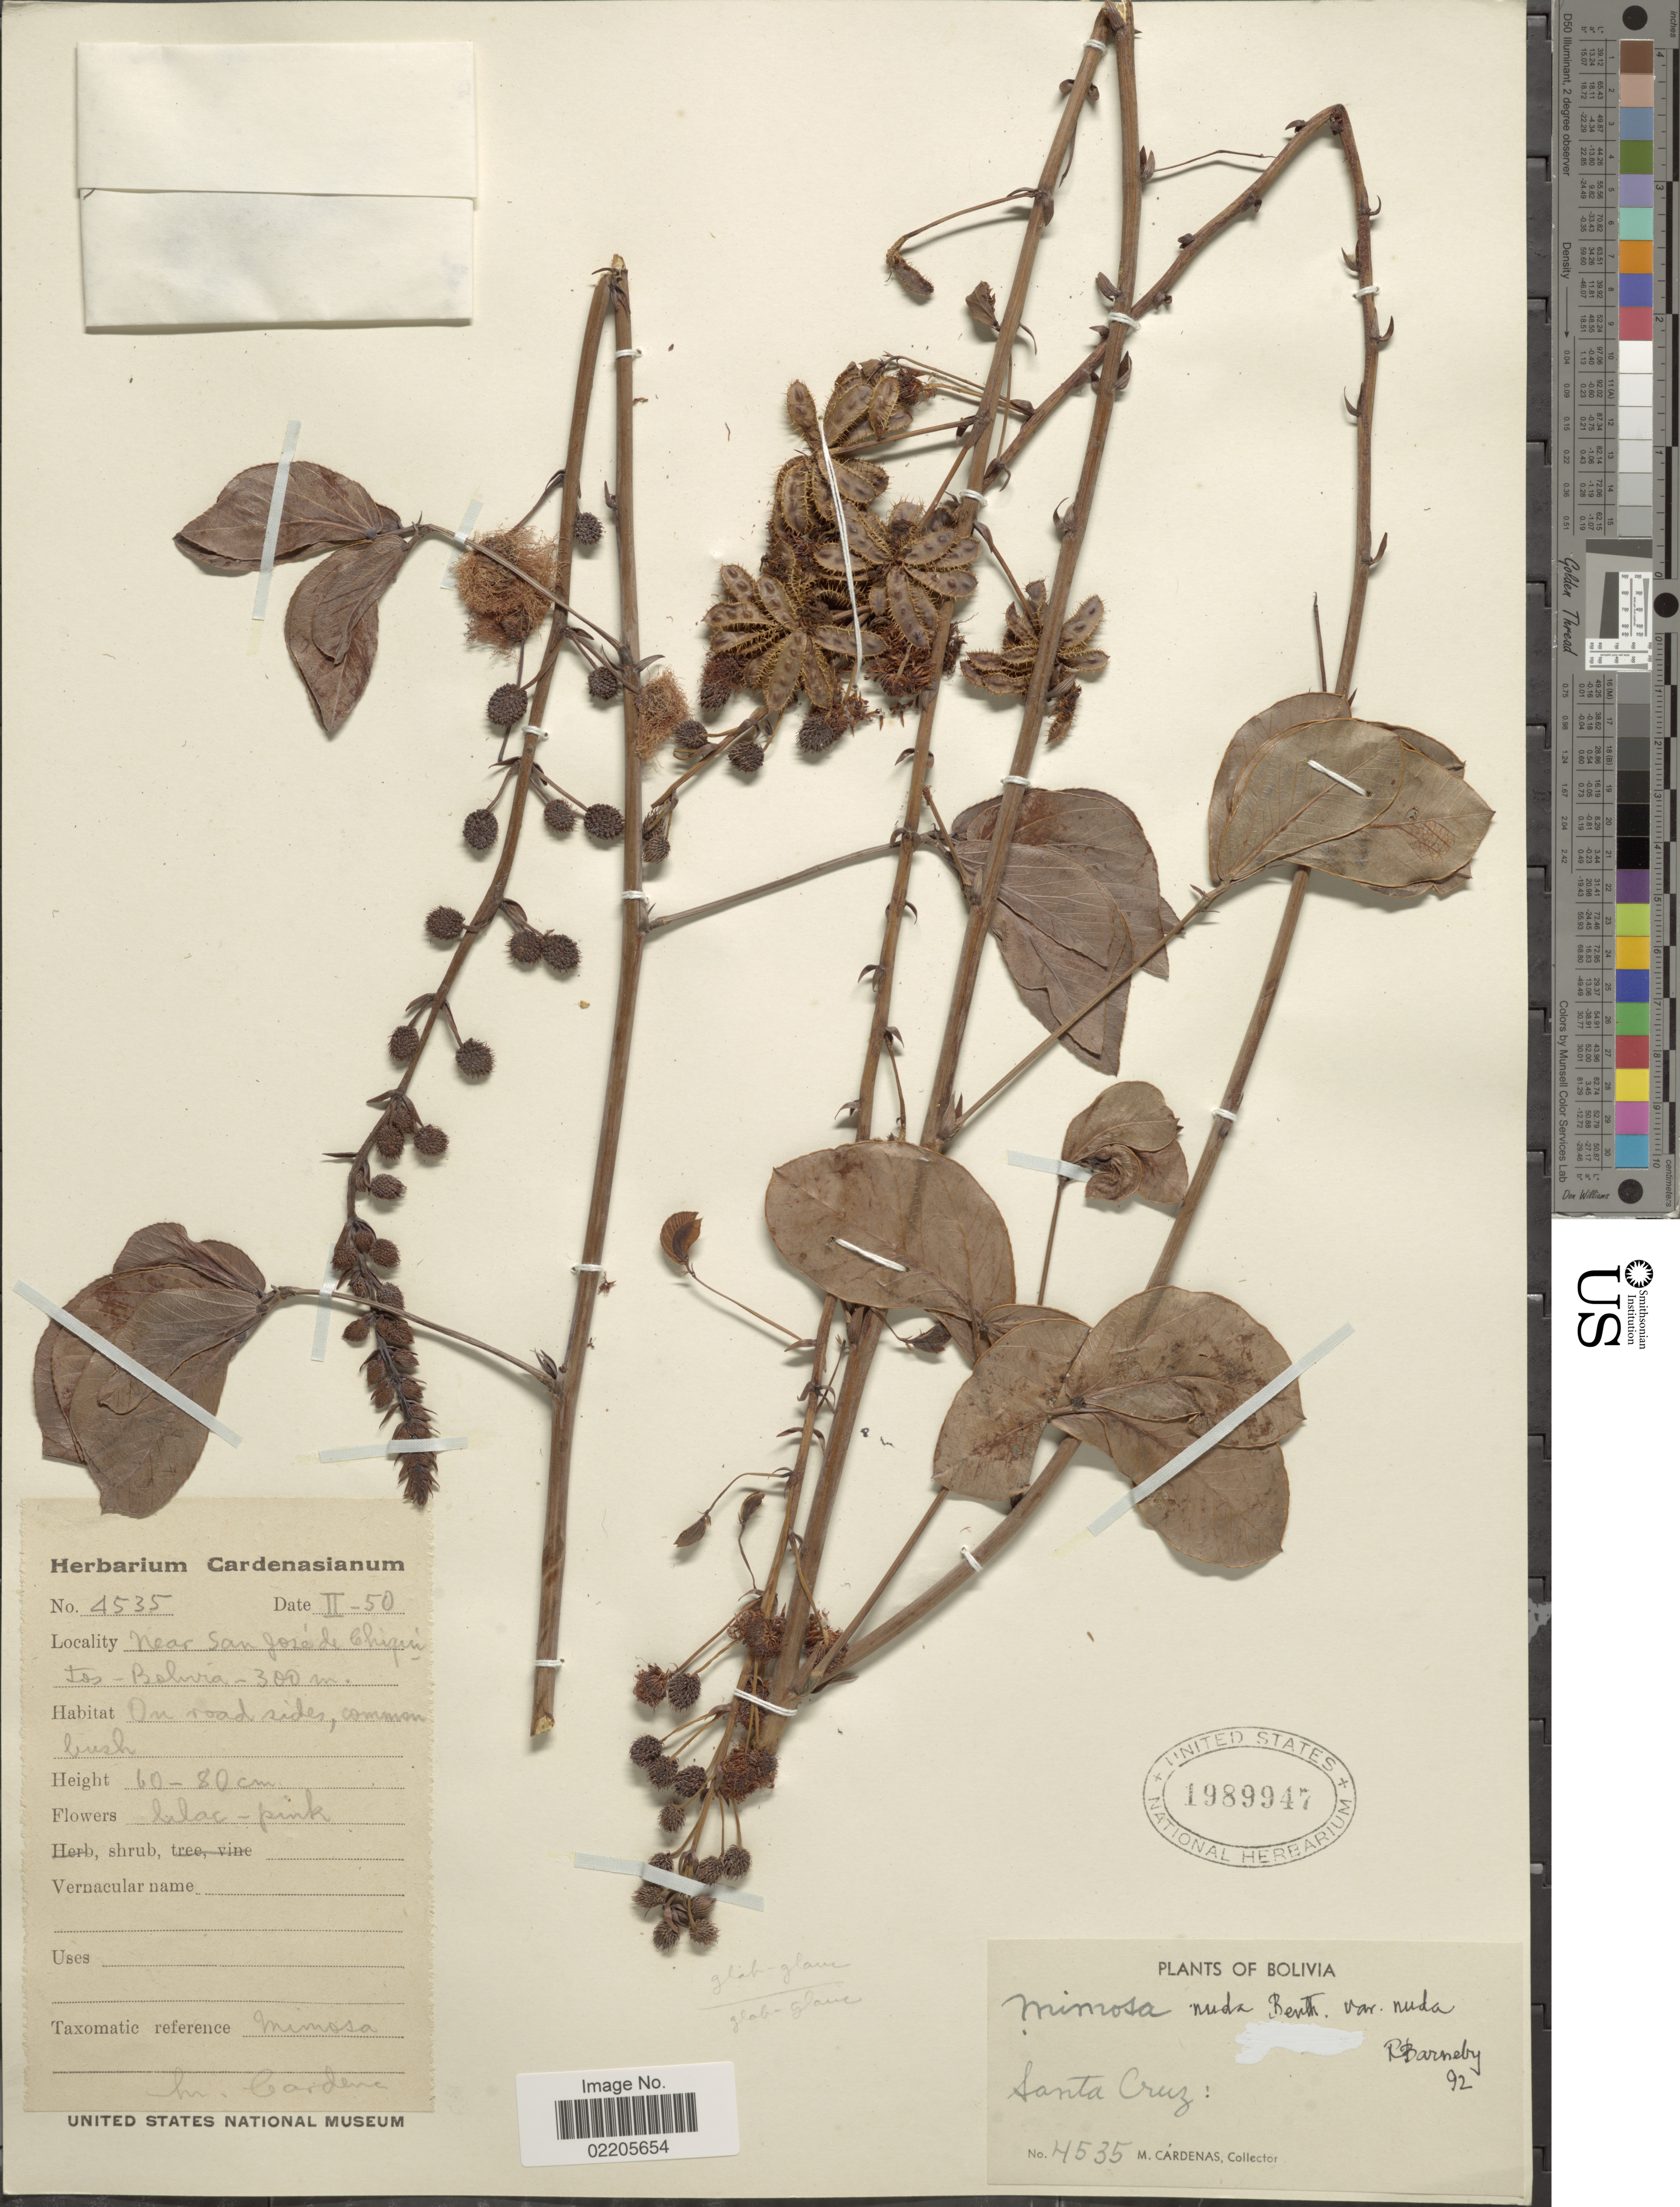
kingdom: Plantae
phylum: Tracheophyta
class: Magnoliopsida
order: Fabales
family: Fabaceae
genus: Mimosa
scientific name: Mimosa debilis var. debilis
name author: Humb. & Bonpl. ex Willd.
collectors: M. Cárdenas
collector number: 4535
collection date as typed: Transcribed d/m/y: /2/50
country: Bolivia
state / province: Santa Cruz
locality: Near San Jose de Chiquitos. On road side.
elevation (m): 300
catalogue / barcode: US 1989947